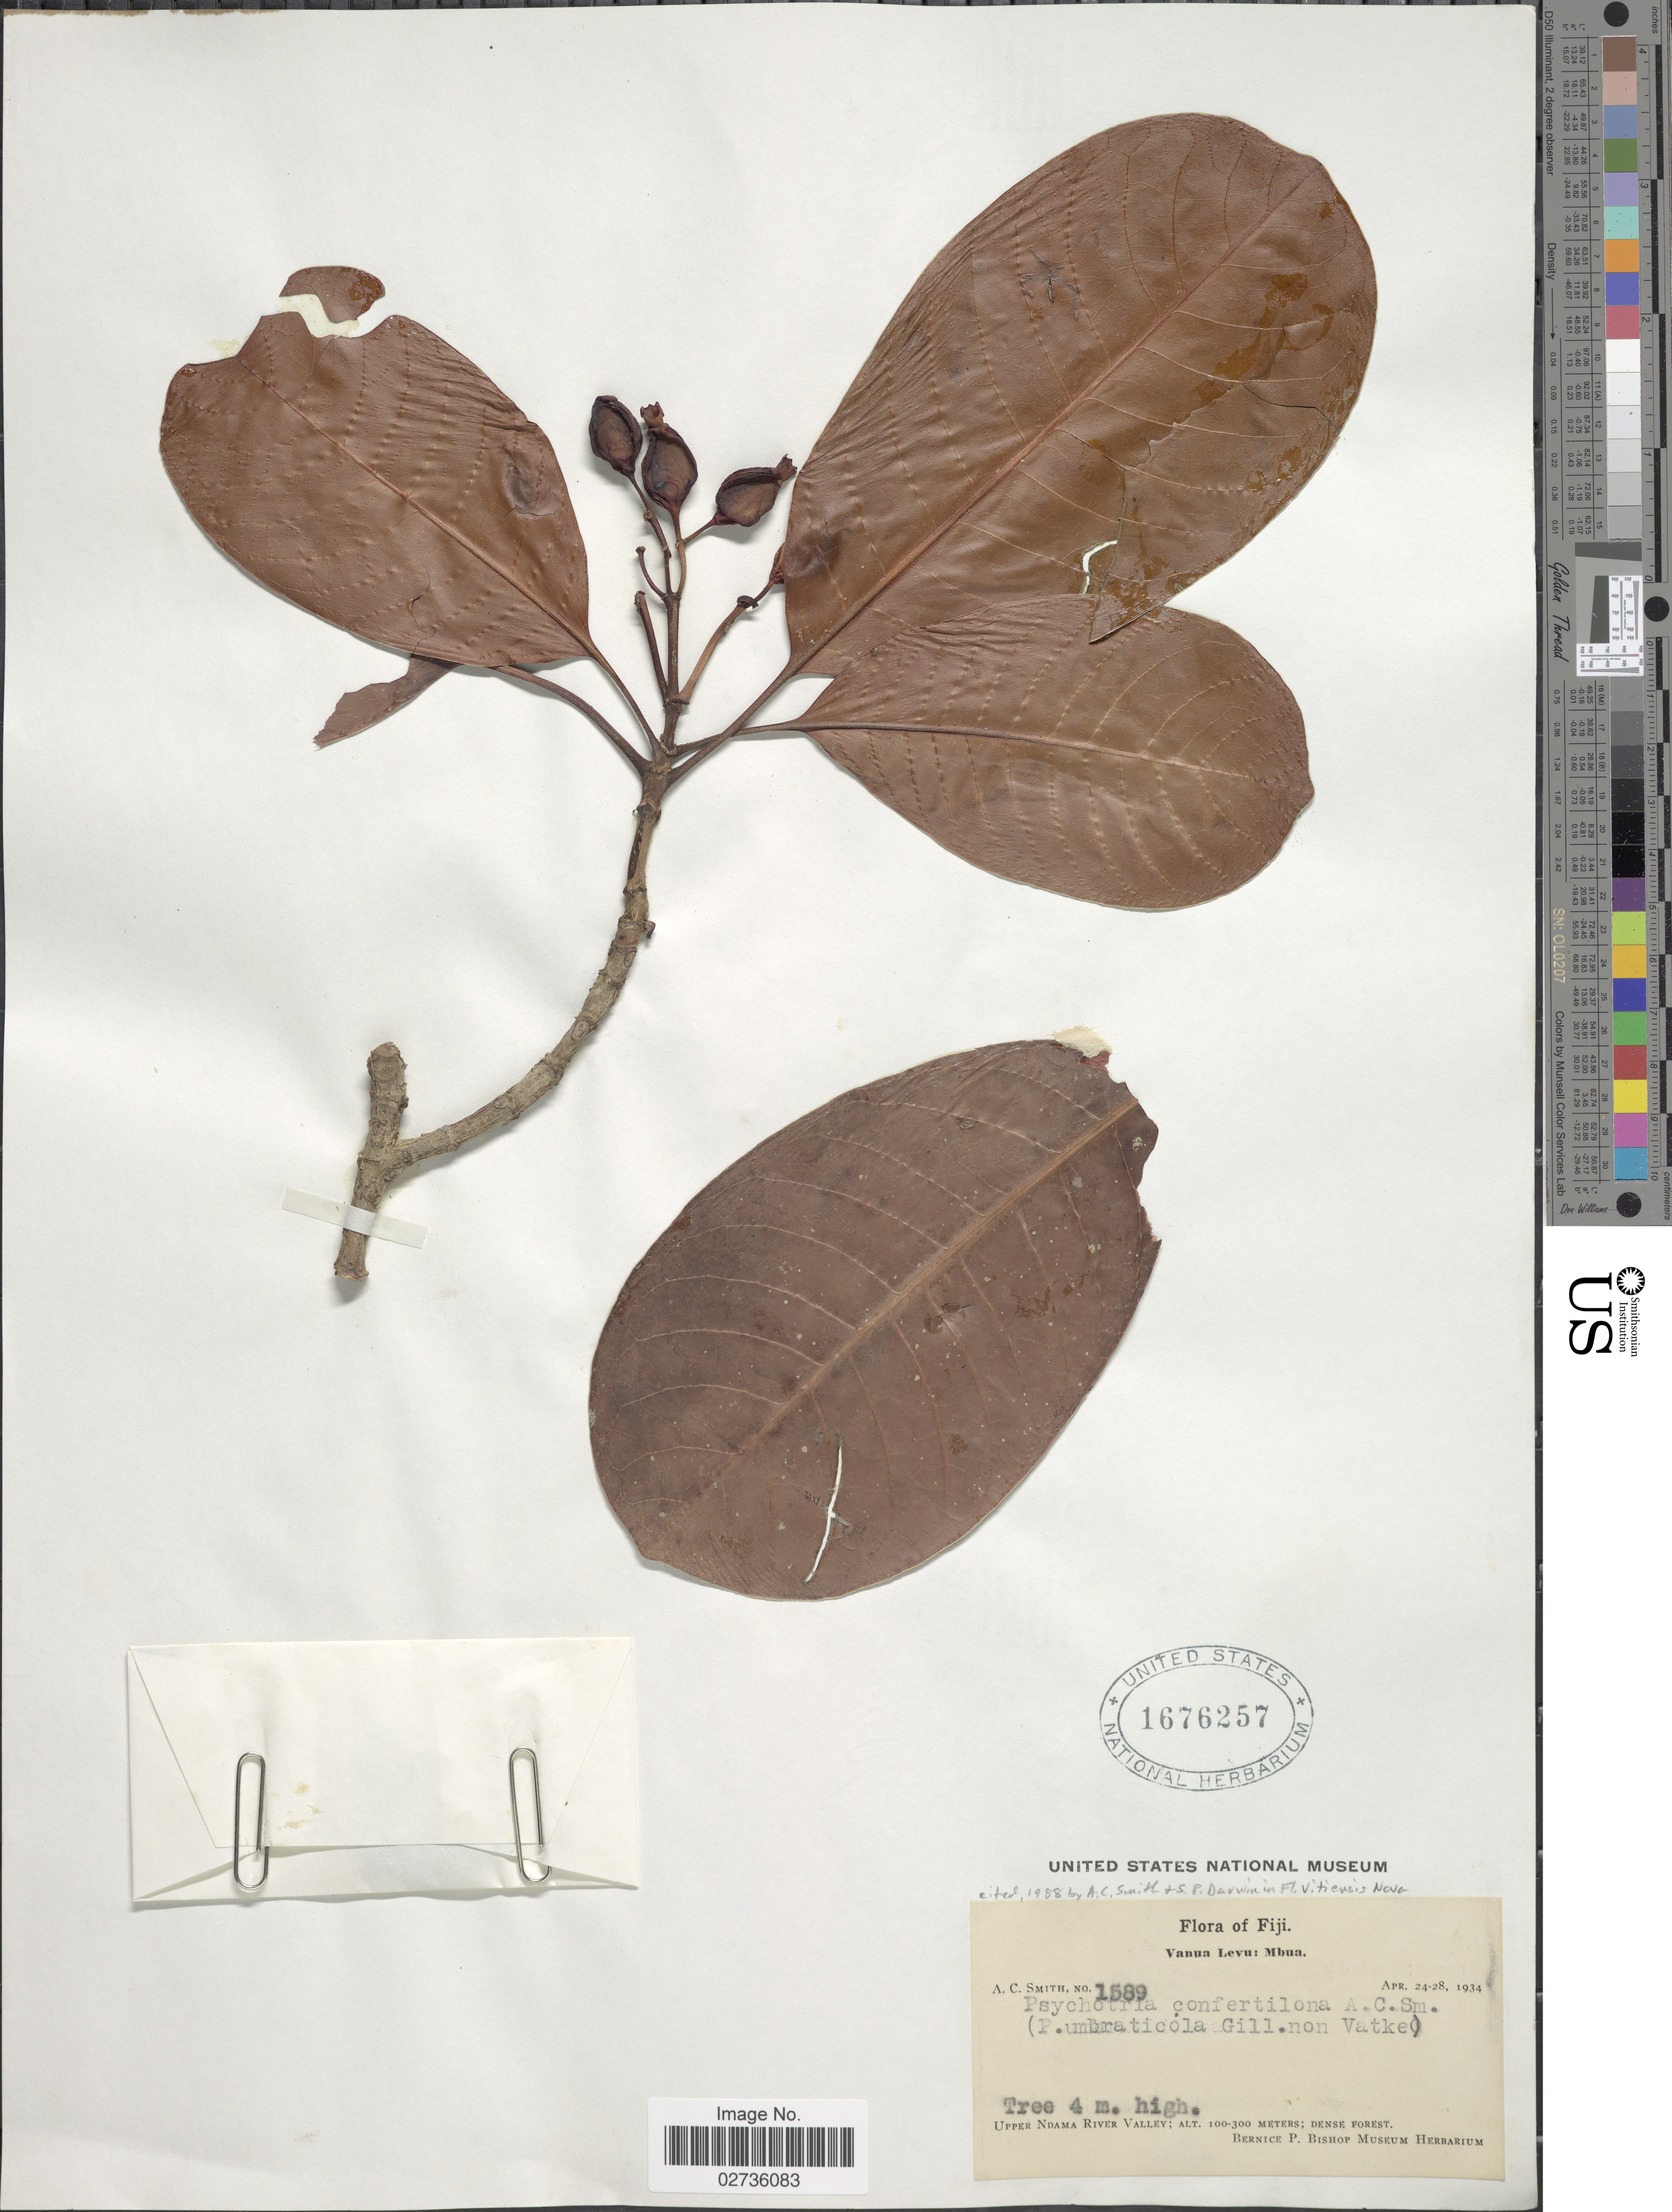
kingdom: Plantae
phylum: Tracheophyta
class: Magnoliopsida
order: Gentianales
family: Rubiaceae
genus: Psychotria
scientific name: Psychotria confertiloba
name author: A.C. Sm.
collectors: A. C. Smith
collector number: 1589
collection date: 1934-04-24/1934-04-28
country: Fiji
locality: Vanua Levu: Mbua. Upper Ndama River Valley.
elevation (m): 100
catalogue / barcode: US 1676257